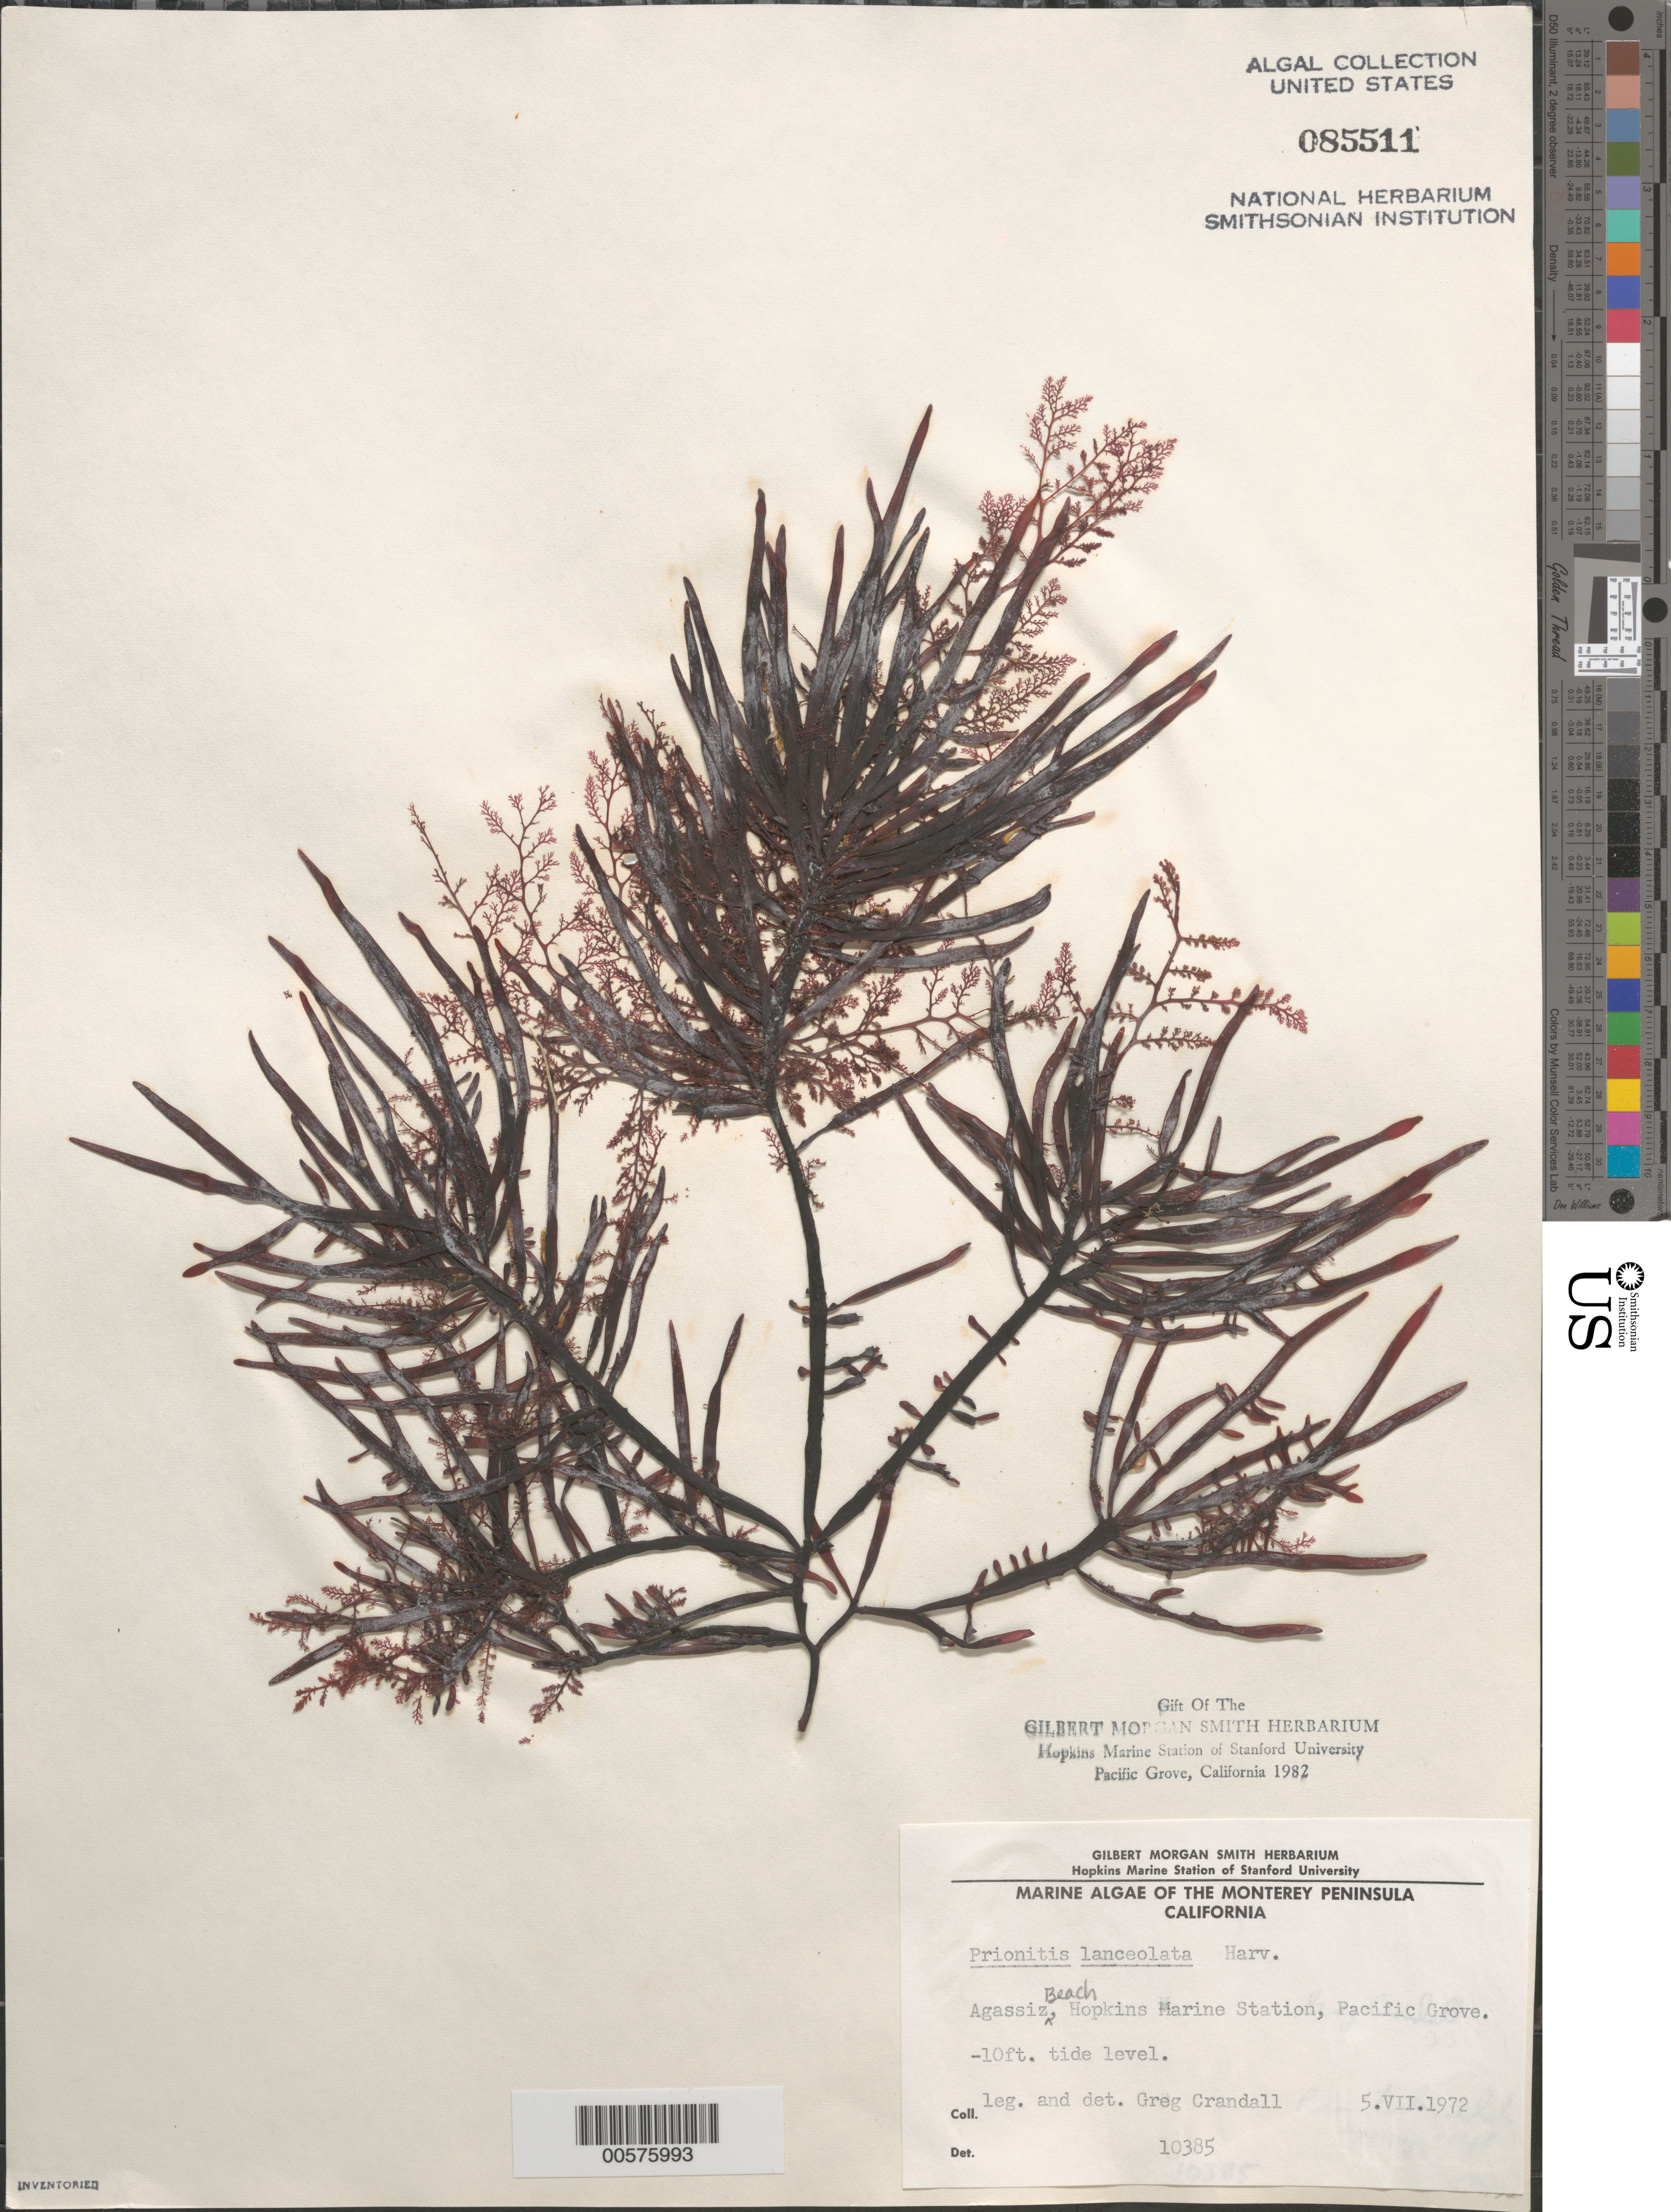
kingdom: Plantae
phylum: Rhodophyta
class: Florideophyceae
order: Cryptonemiales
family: Cryptonemiaceae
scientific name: Prionitis lanceolata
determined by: Crandall, G.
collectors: G. Crandall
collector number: IAA 10385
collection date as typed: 05 Jul 1972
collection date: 1972-07-05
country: United States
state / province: California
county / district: Monterey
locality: Agassiz Beach, Hopkins Marine Station, Pacific Grove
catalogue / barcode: US 85511